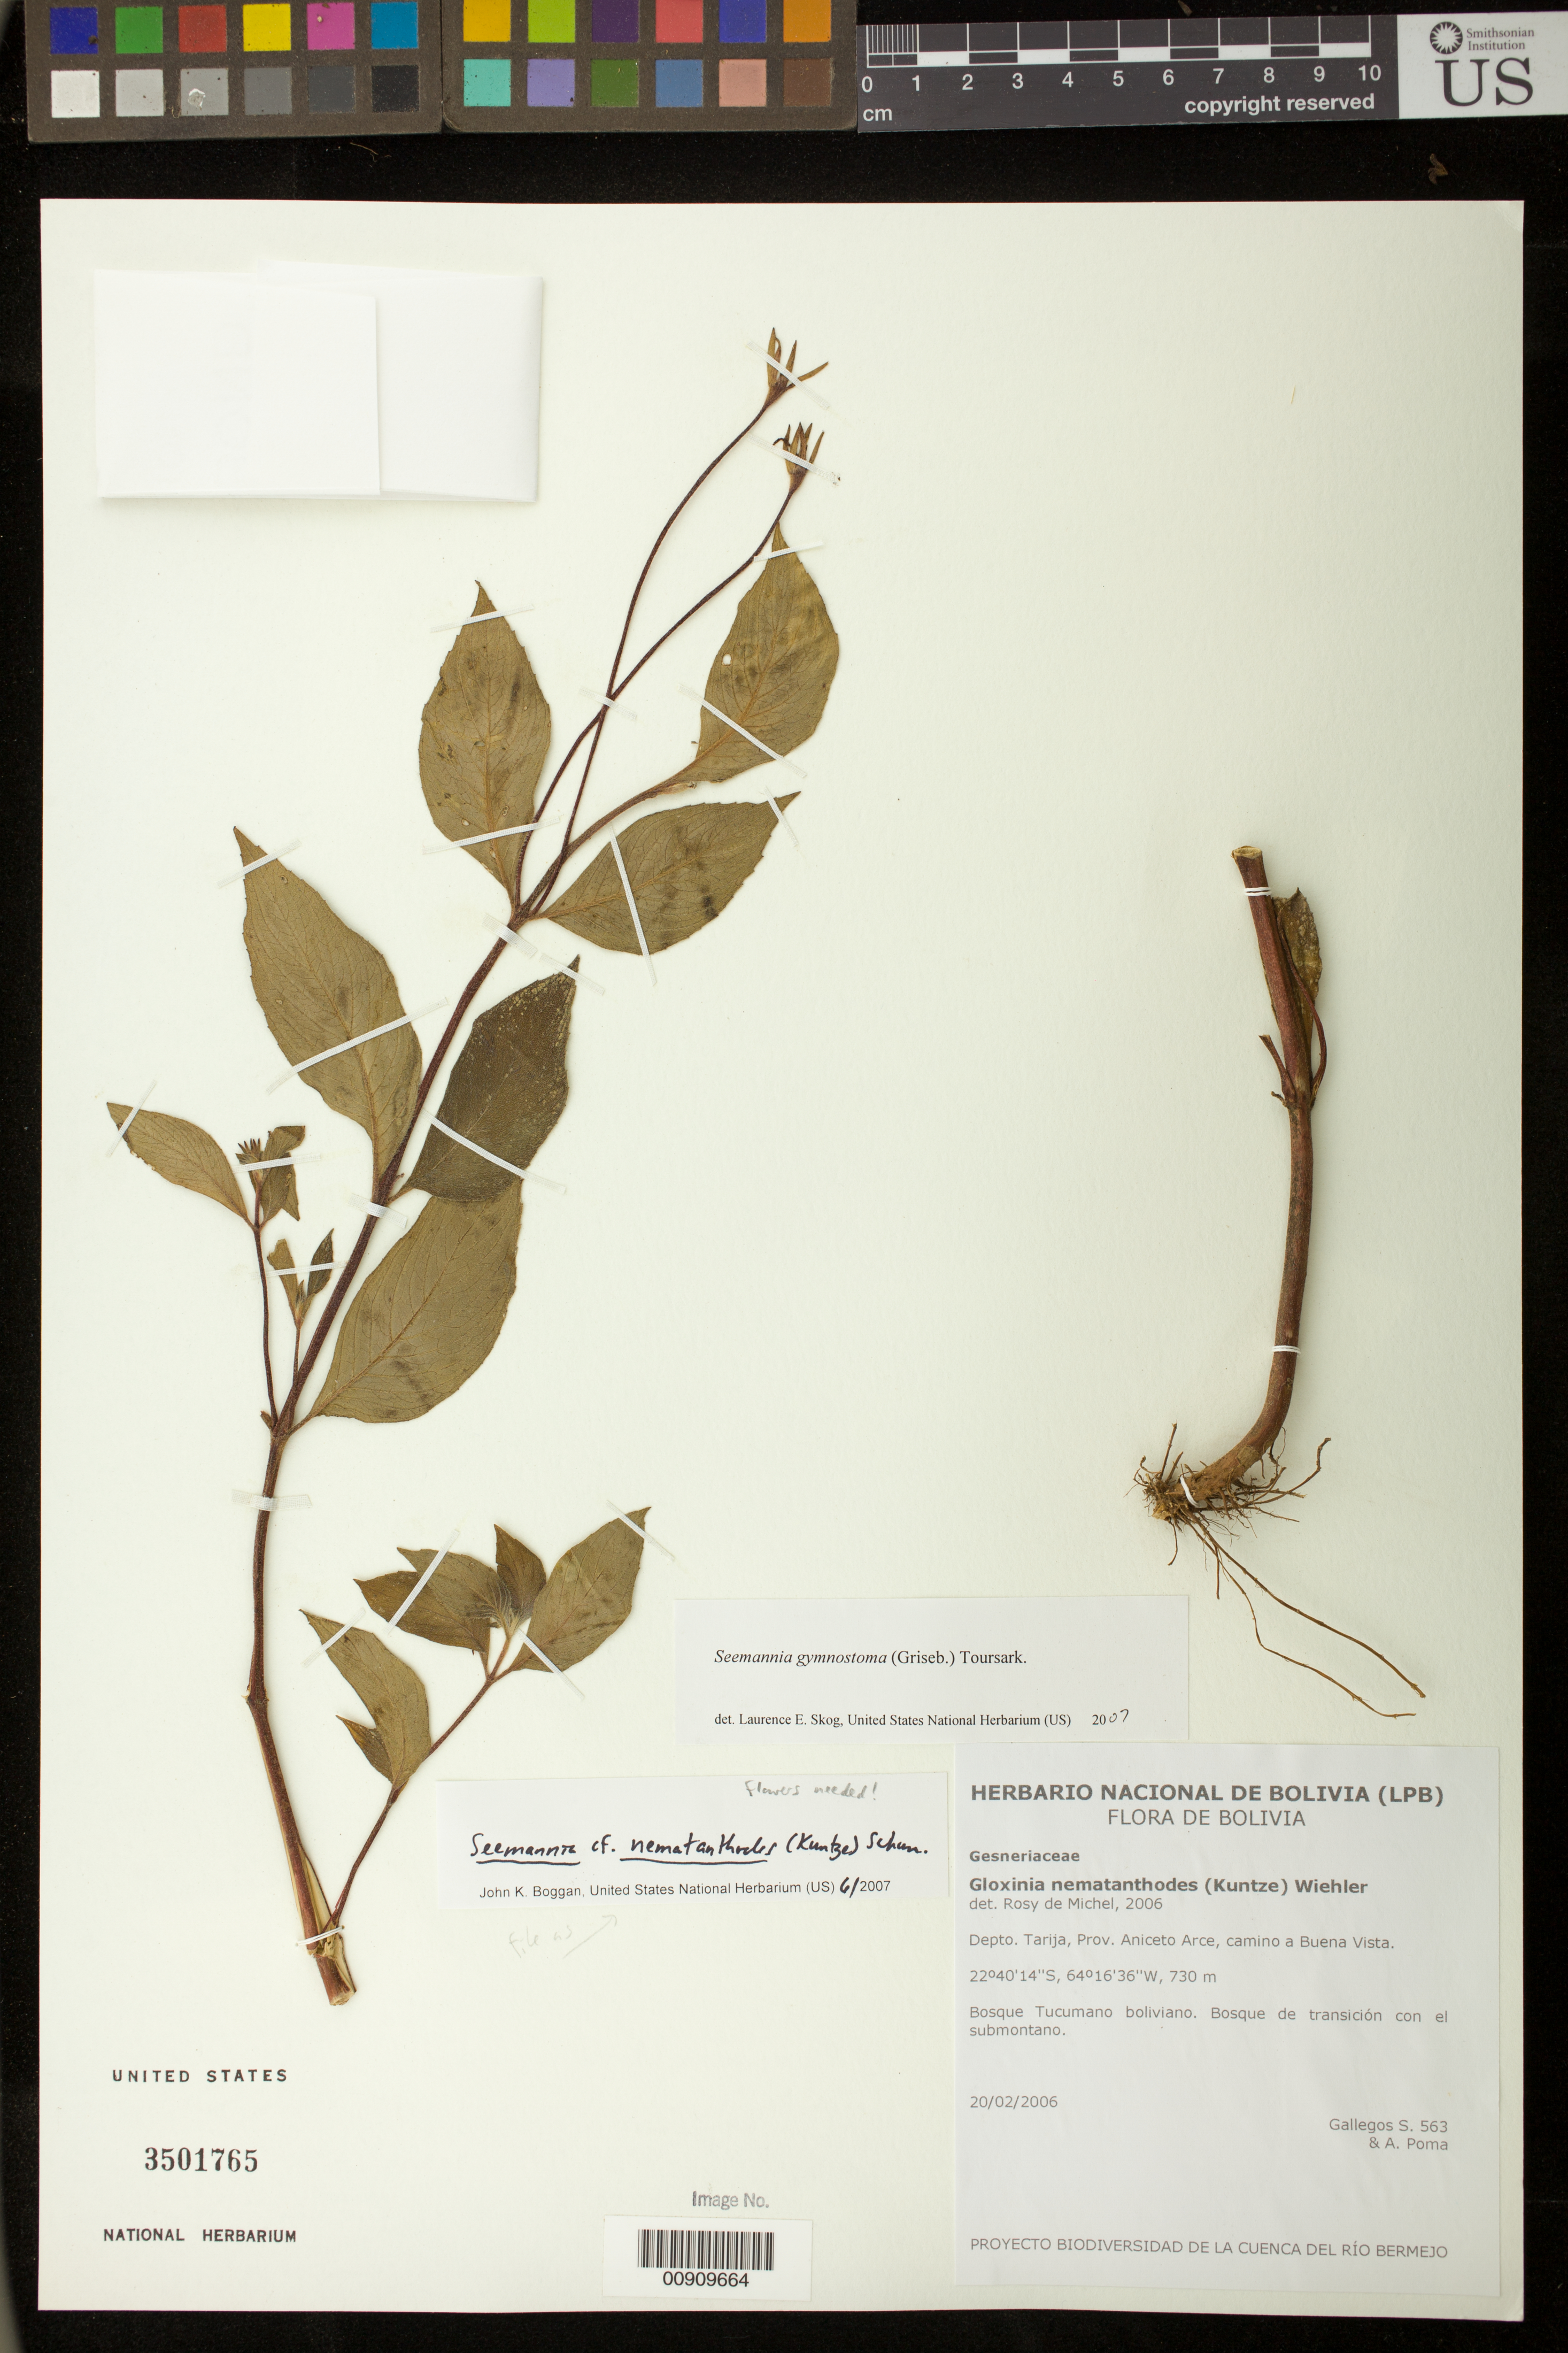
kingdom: Plantae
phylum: Tracheophyta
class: Magnoliopsida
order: Lamiales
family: Gesneriaceae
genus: Seemannia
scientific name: Seemannia nematanthodes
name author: (Kuntze) K. Schum.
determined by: Boggan, J. K., (US), NMNH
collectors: S. Gallegos & A. Poma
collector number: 563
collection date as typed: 20 Feb 2006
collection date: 2006-02-20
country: Bolivia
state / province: Tarija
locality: Depto. Tarija, Prov. Aniceto Arce, camino a Buena Vista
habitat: Bosque Tucumano boliviano. Bosque de transición con el submontano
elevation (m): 730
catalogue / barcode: US 3501765